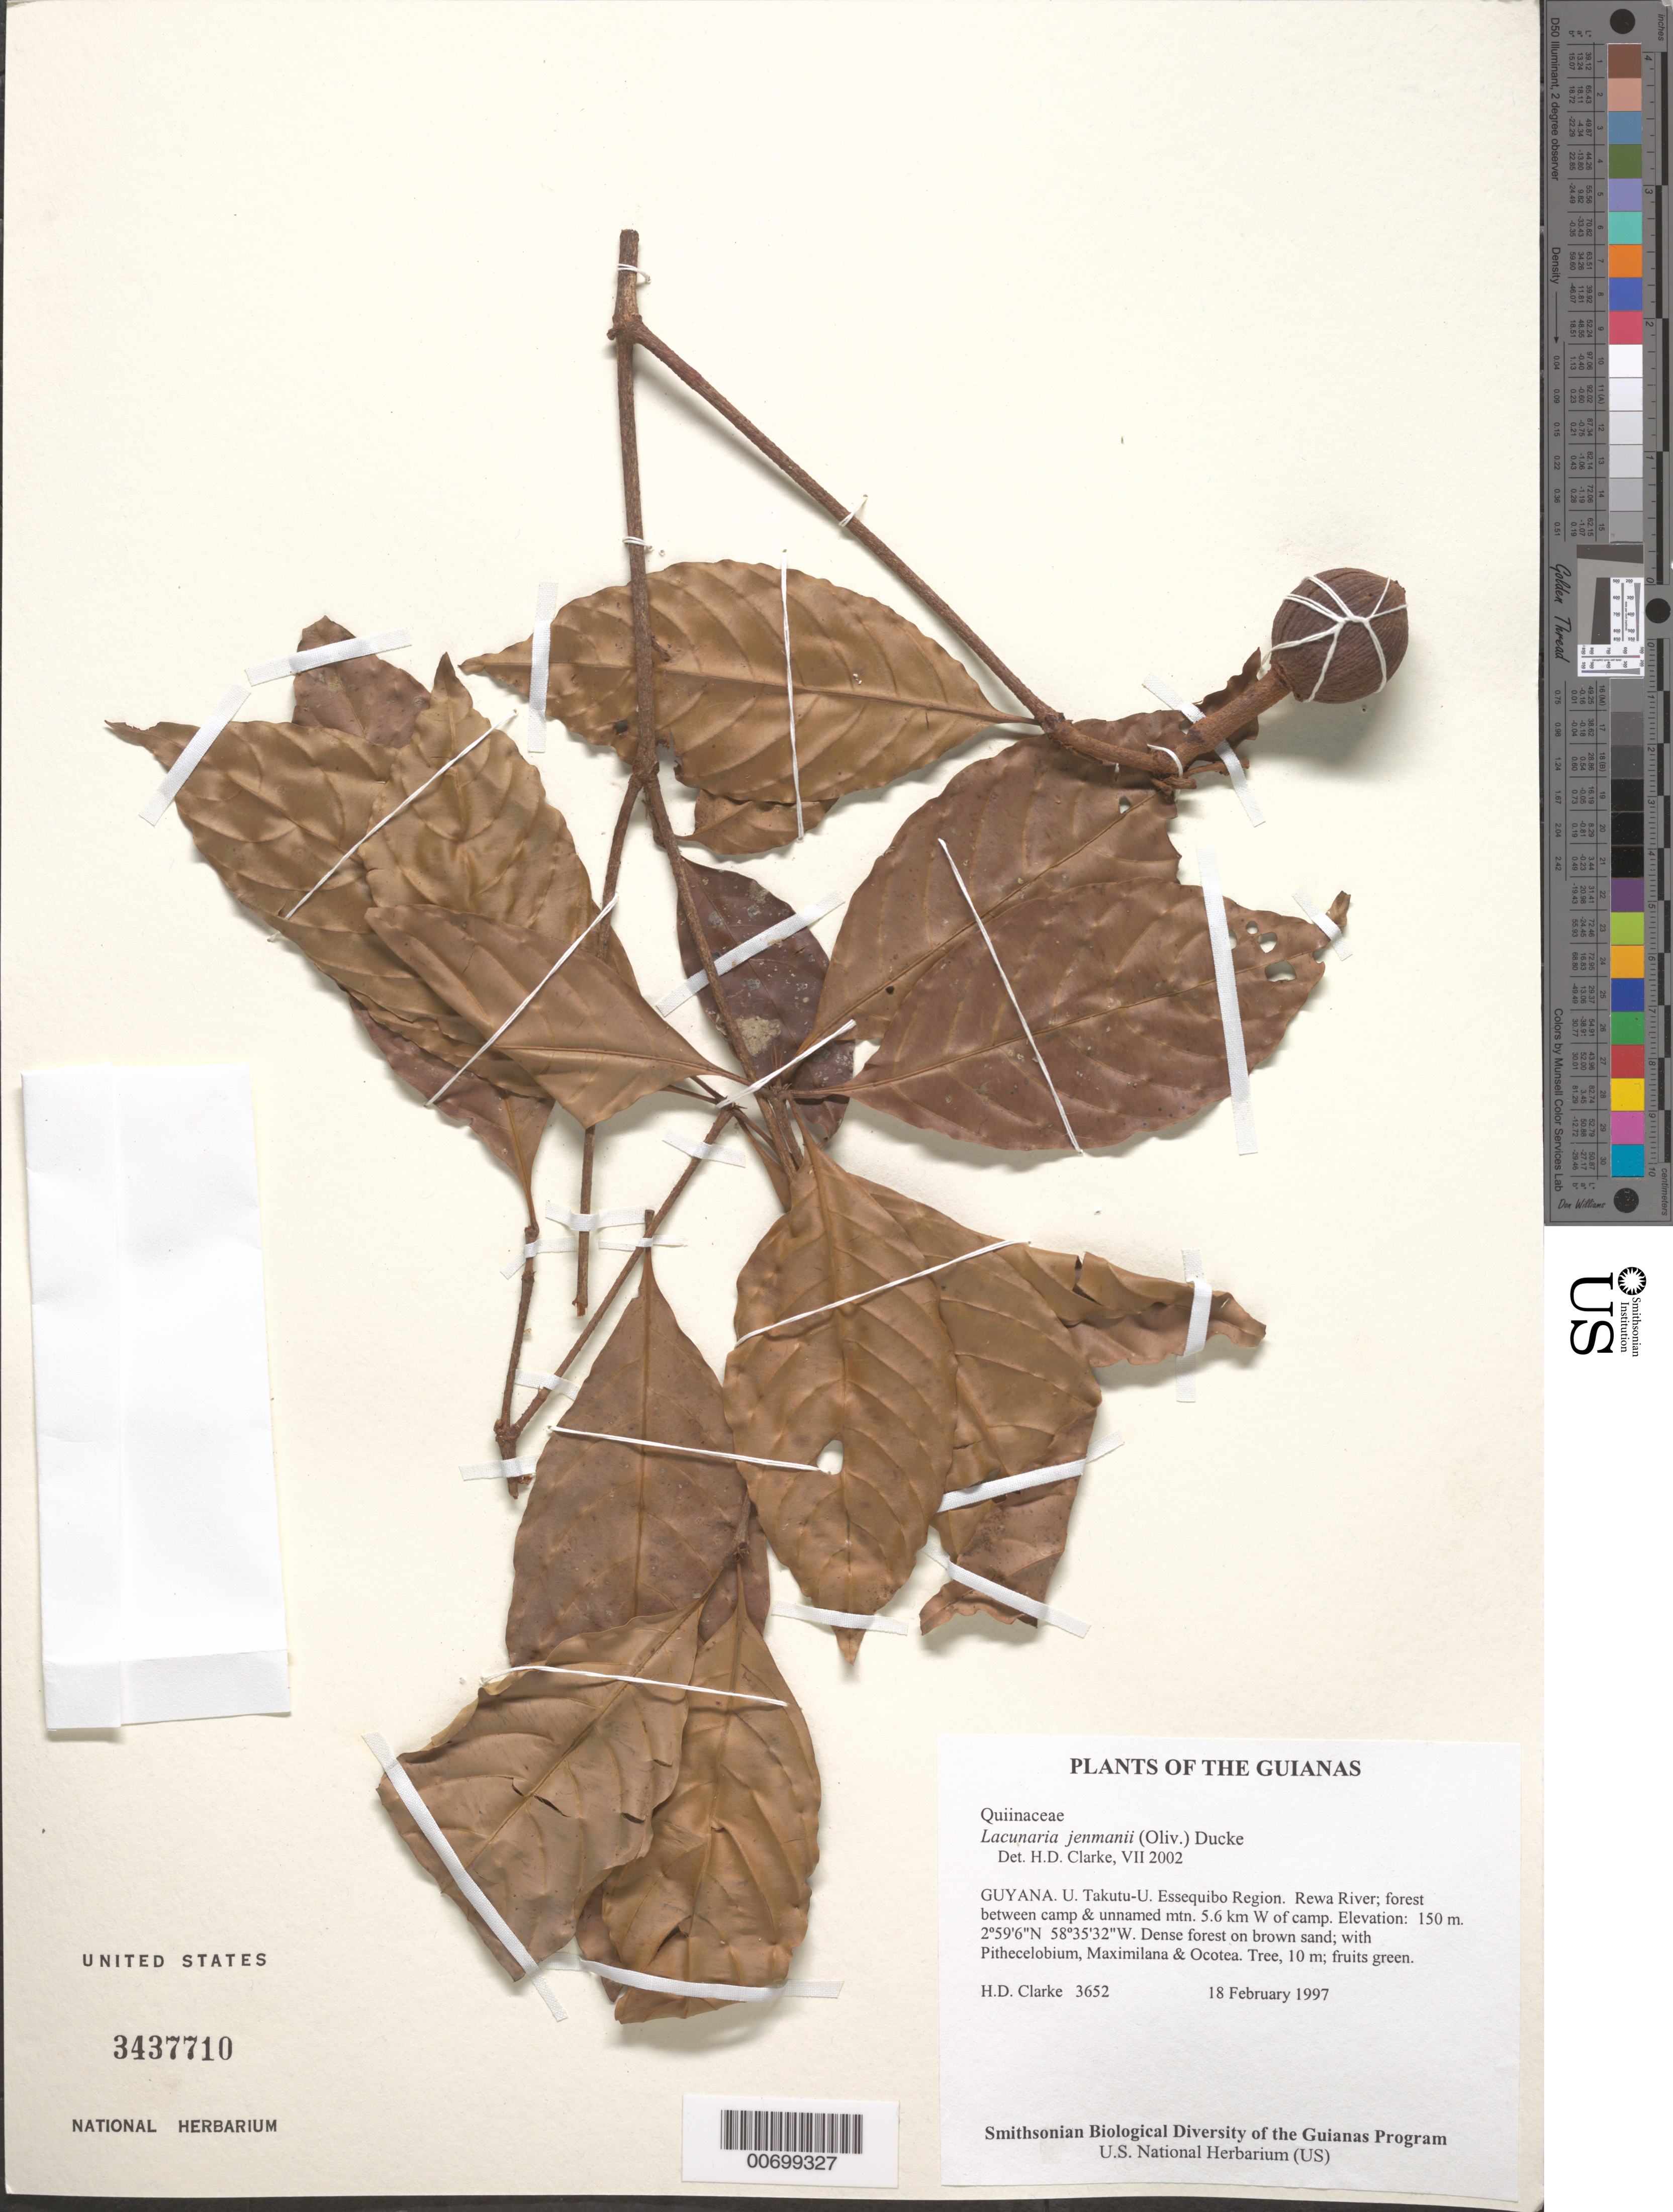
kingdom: Plantae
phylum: Tracheophyta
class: Magnoliopsida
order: Malpighiales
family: Quiinaceae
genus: Lacunaria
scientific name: Lacunaria jenmanii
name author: (Oliv.) Ducke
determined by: Clarke, H. D., University of North Carolina (Asheville)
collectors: H. D. Clarke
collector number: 3652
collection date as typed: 18 February 1997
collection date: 1997-02-18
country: Guyana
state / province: U. Takutu-U. Essequibo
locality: Rewa River; forest between camp & unnamed mtn. 5.6 km W of camp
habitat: Dense forest on brown sand; with Pithecelobium, Maximilana & Ocotea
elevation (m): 150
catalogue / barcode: US 3437710